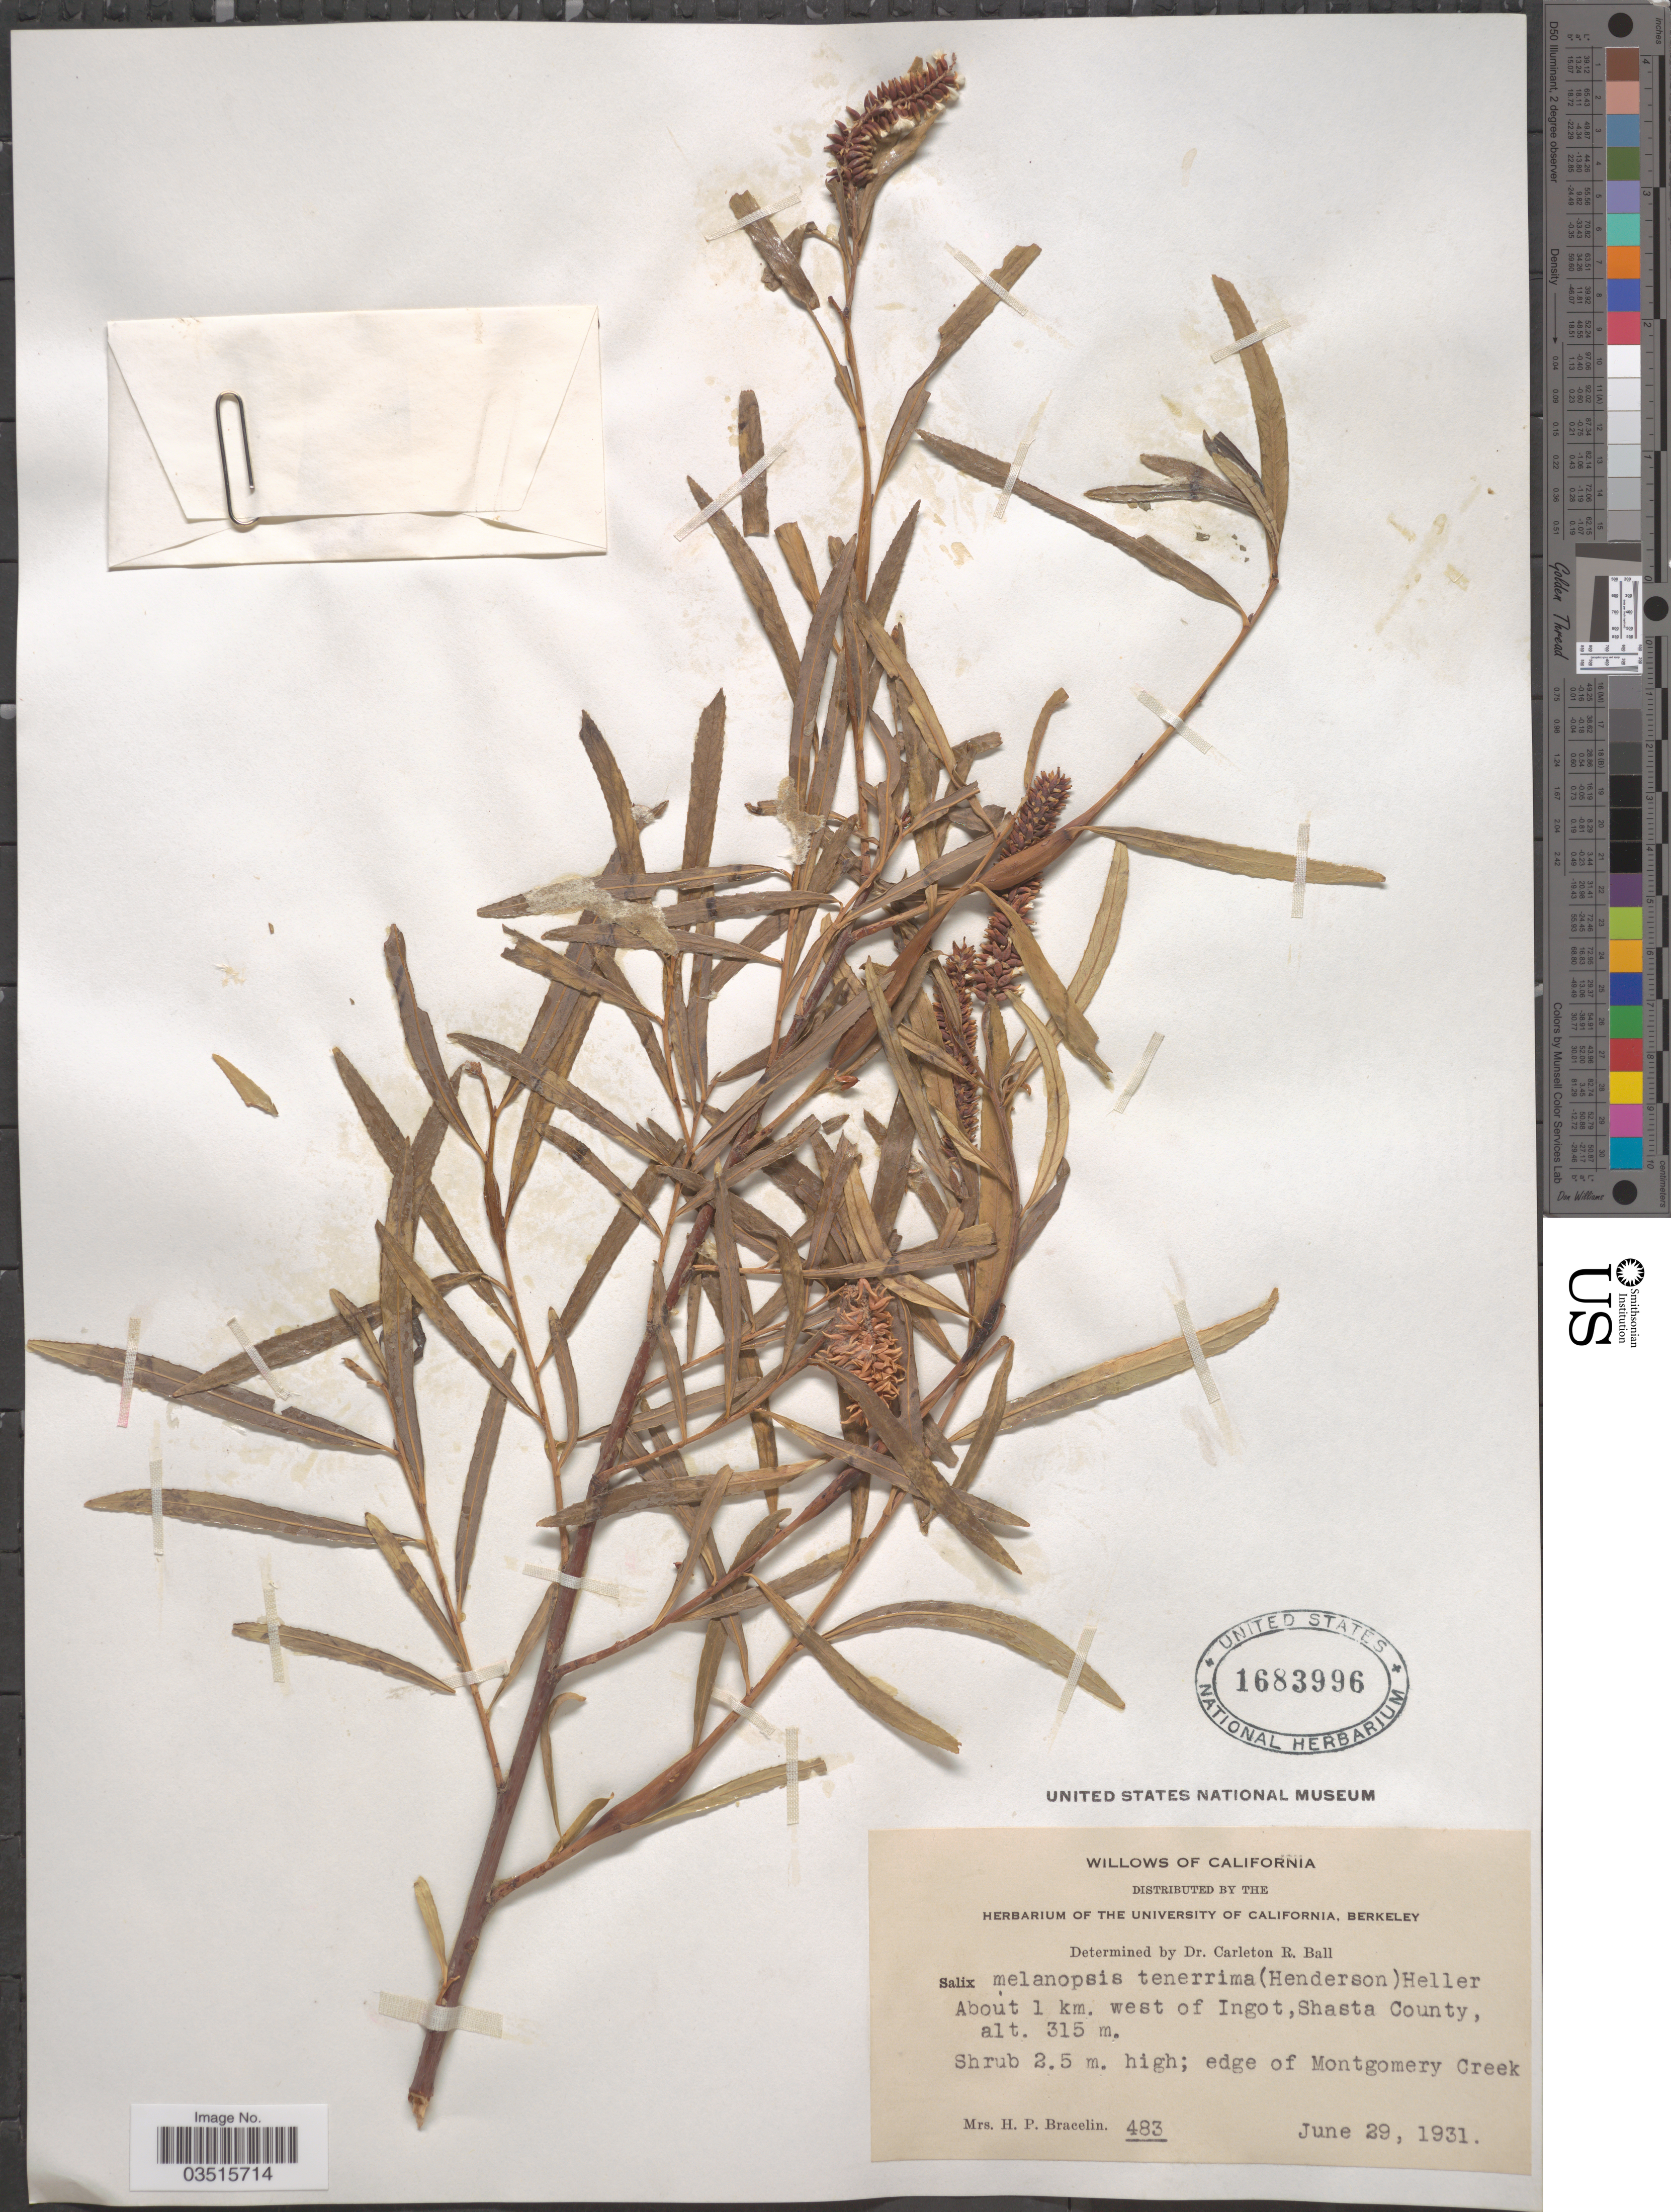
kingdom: Plantae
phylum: Tracheophyta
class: Magnoliopsida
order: Malpighiales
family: Salicaceae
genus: Salix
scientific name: Salix melanopsis var. tenerrima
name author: (L.F. Hend.) C.R. Ball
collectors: H. Bracelin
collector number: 483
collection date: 1931-06-29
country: United States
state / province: California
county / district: Shasta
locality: About 1 km. west of Ingot, Shasta County. Edge of Montgomery Creek.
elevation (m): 315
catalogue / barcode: US 1683996